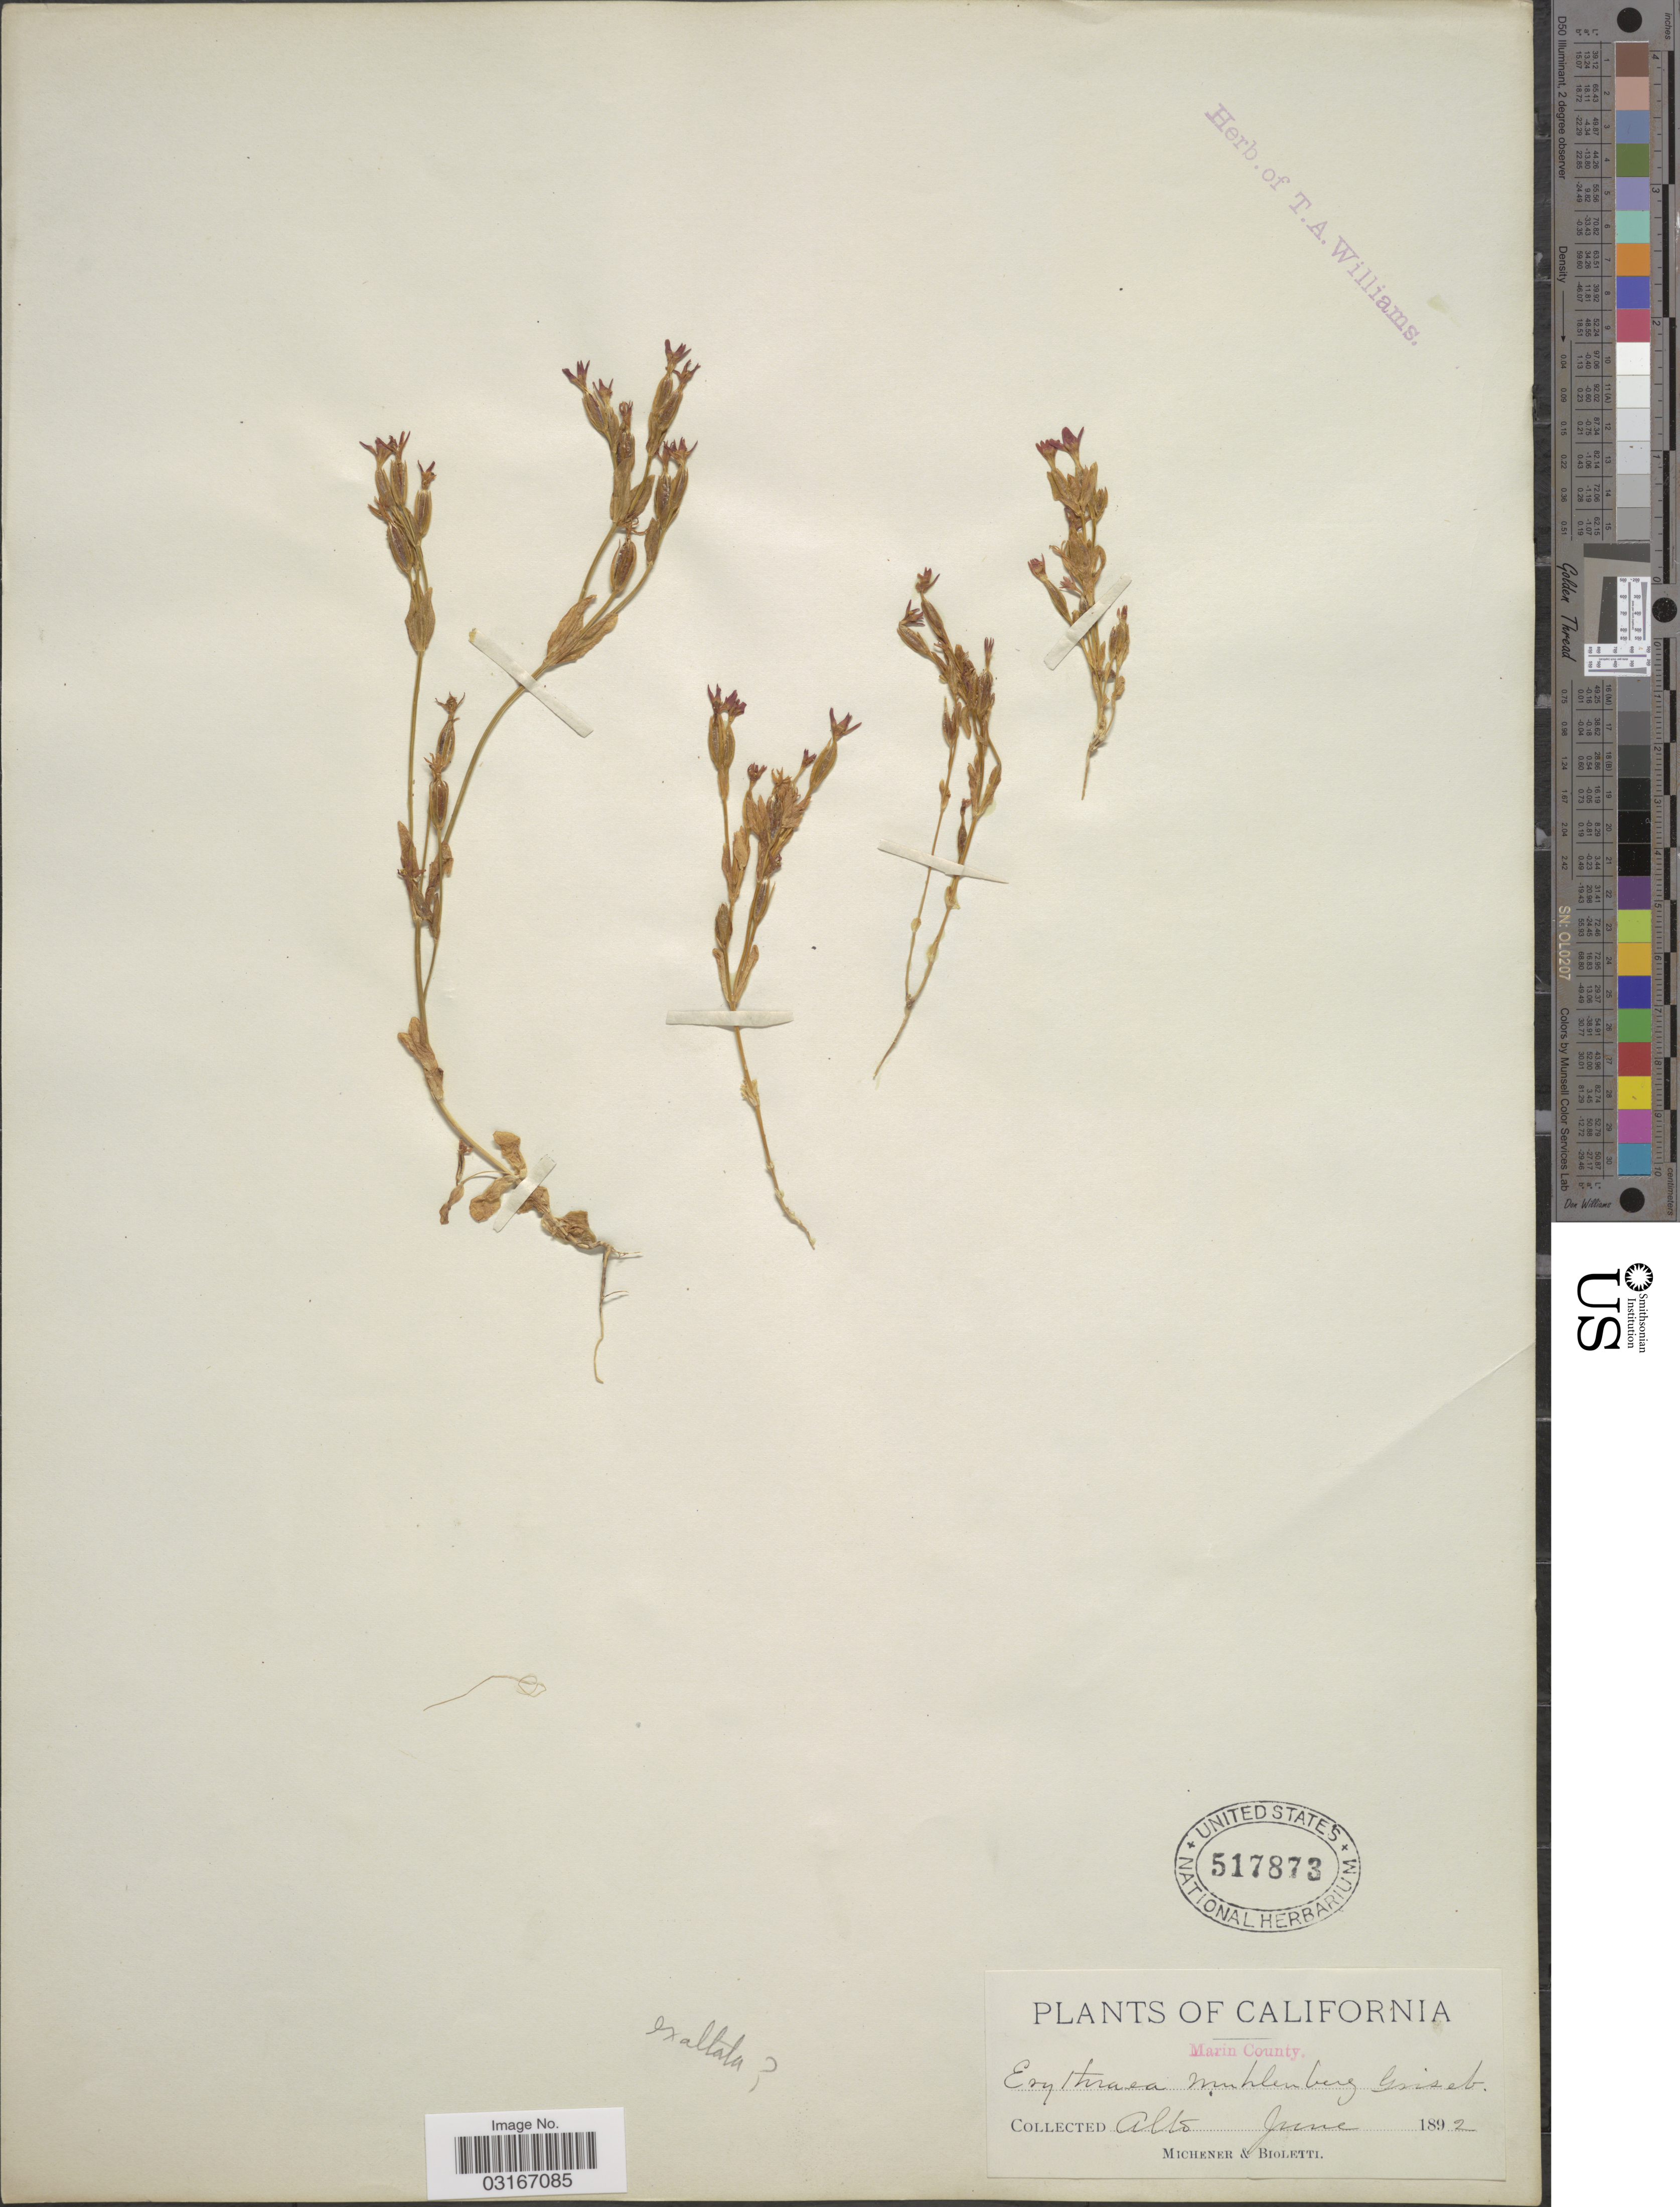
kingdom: Plantae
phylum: Tracheophyta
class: Magnoliopsida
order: Gentianales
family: Gentianaceae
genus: Centaurium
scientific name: Centaurium exaltatum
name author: (Griseb.) W. Wight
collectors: -. Michener & -- Bioletti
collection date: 1892-06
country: United States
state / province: California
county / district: Marin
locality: Marin County. Alto.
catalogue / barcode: US 517873